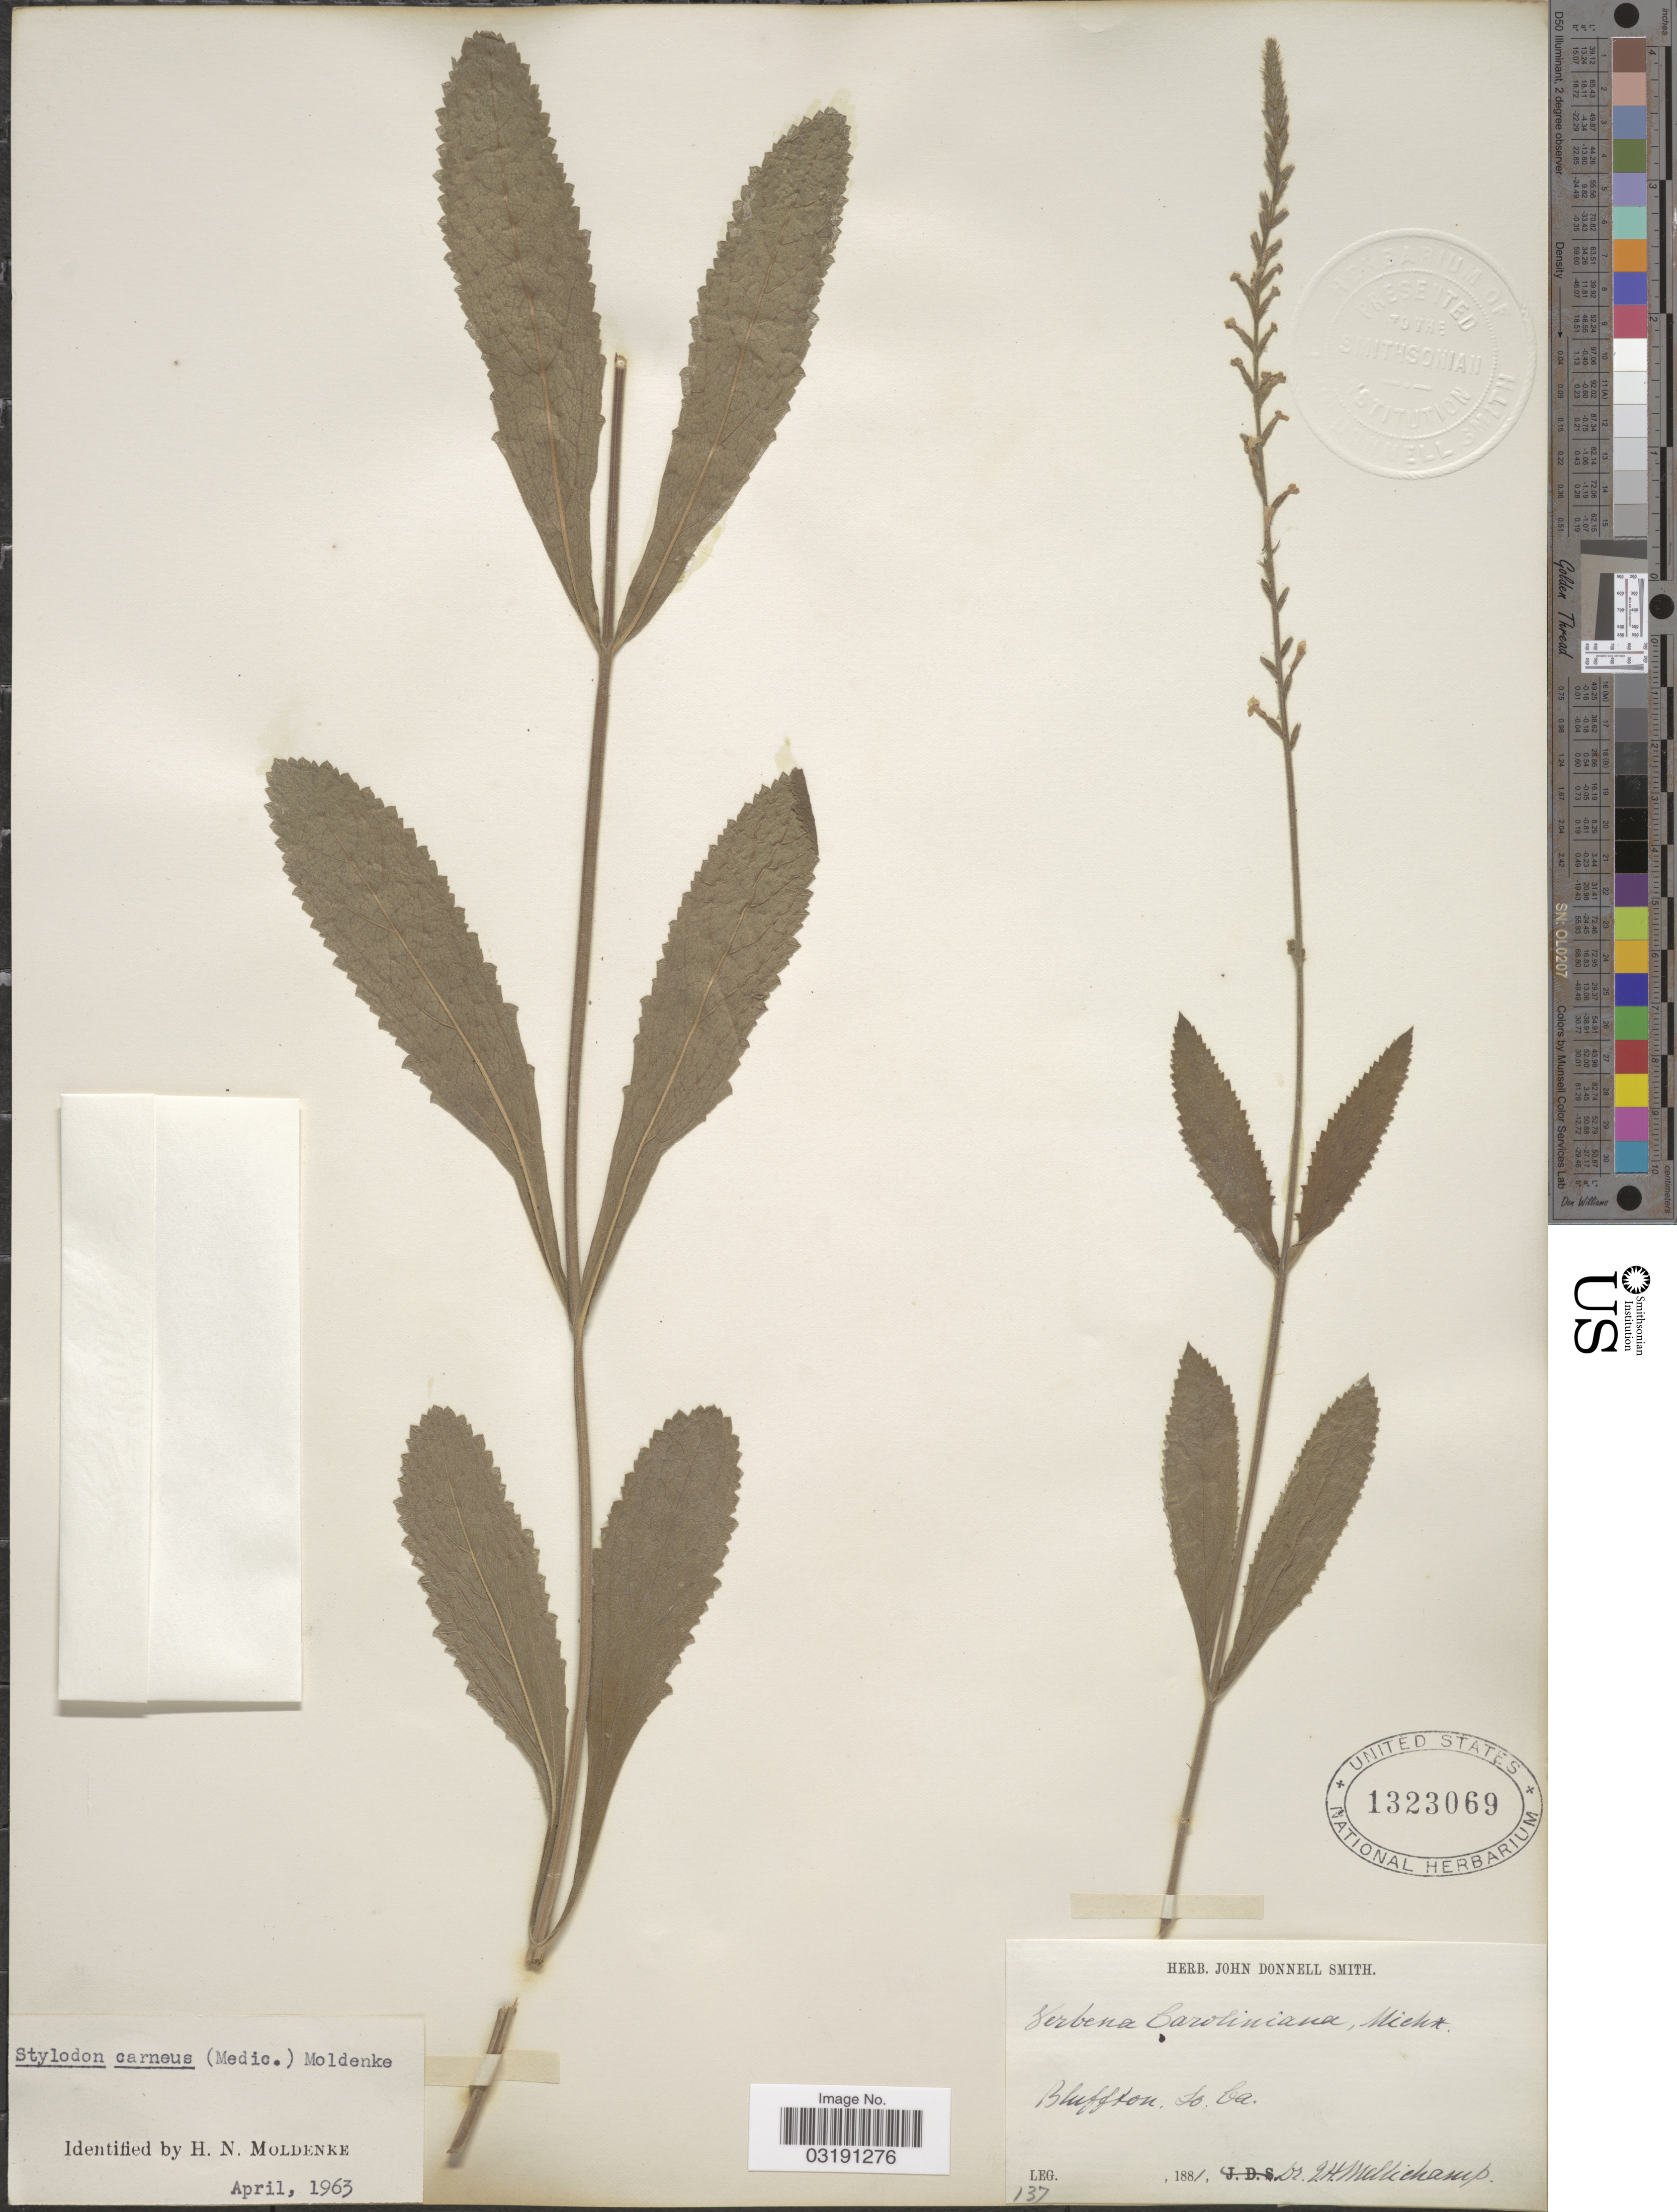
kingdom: Plantae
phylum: Tracheophyta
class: Magnoliopsida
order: Lamiales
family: Verbenaceae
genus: Verbena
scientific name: Verbena carnea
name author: Medik.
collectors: J. H. Mellichamp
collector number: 137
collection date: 1881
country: United States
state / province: South Carolina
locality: Bluffton, So. Ca.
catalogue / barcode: US 1323069